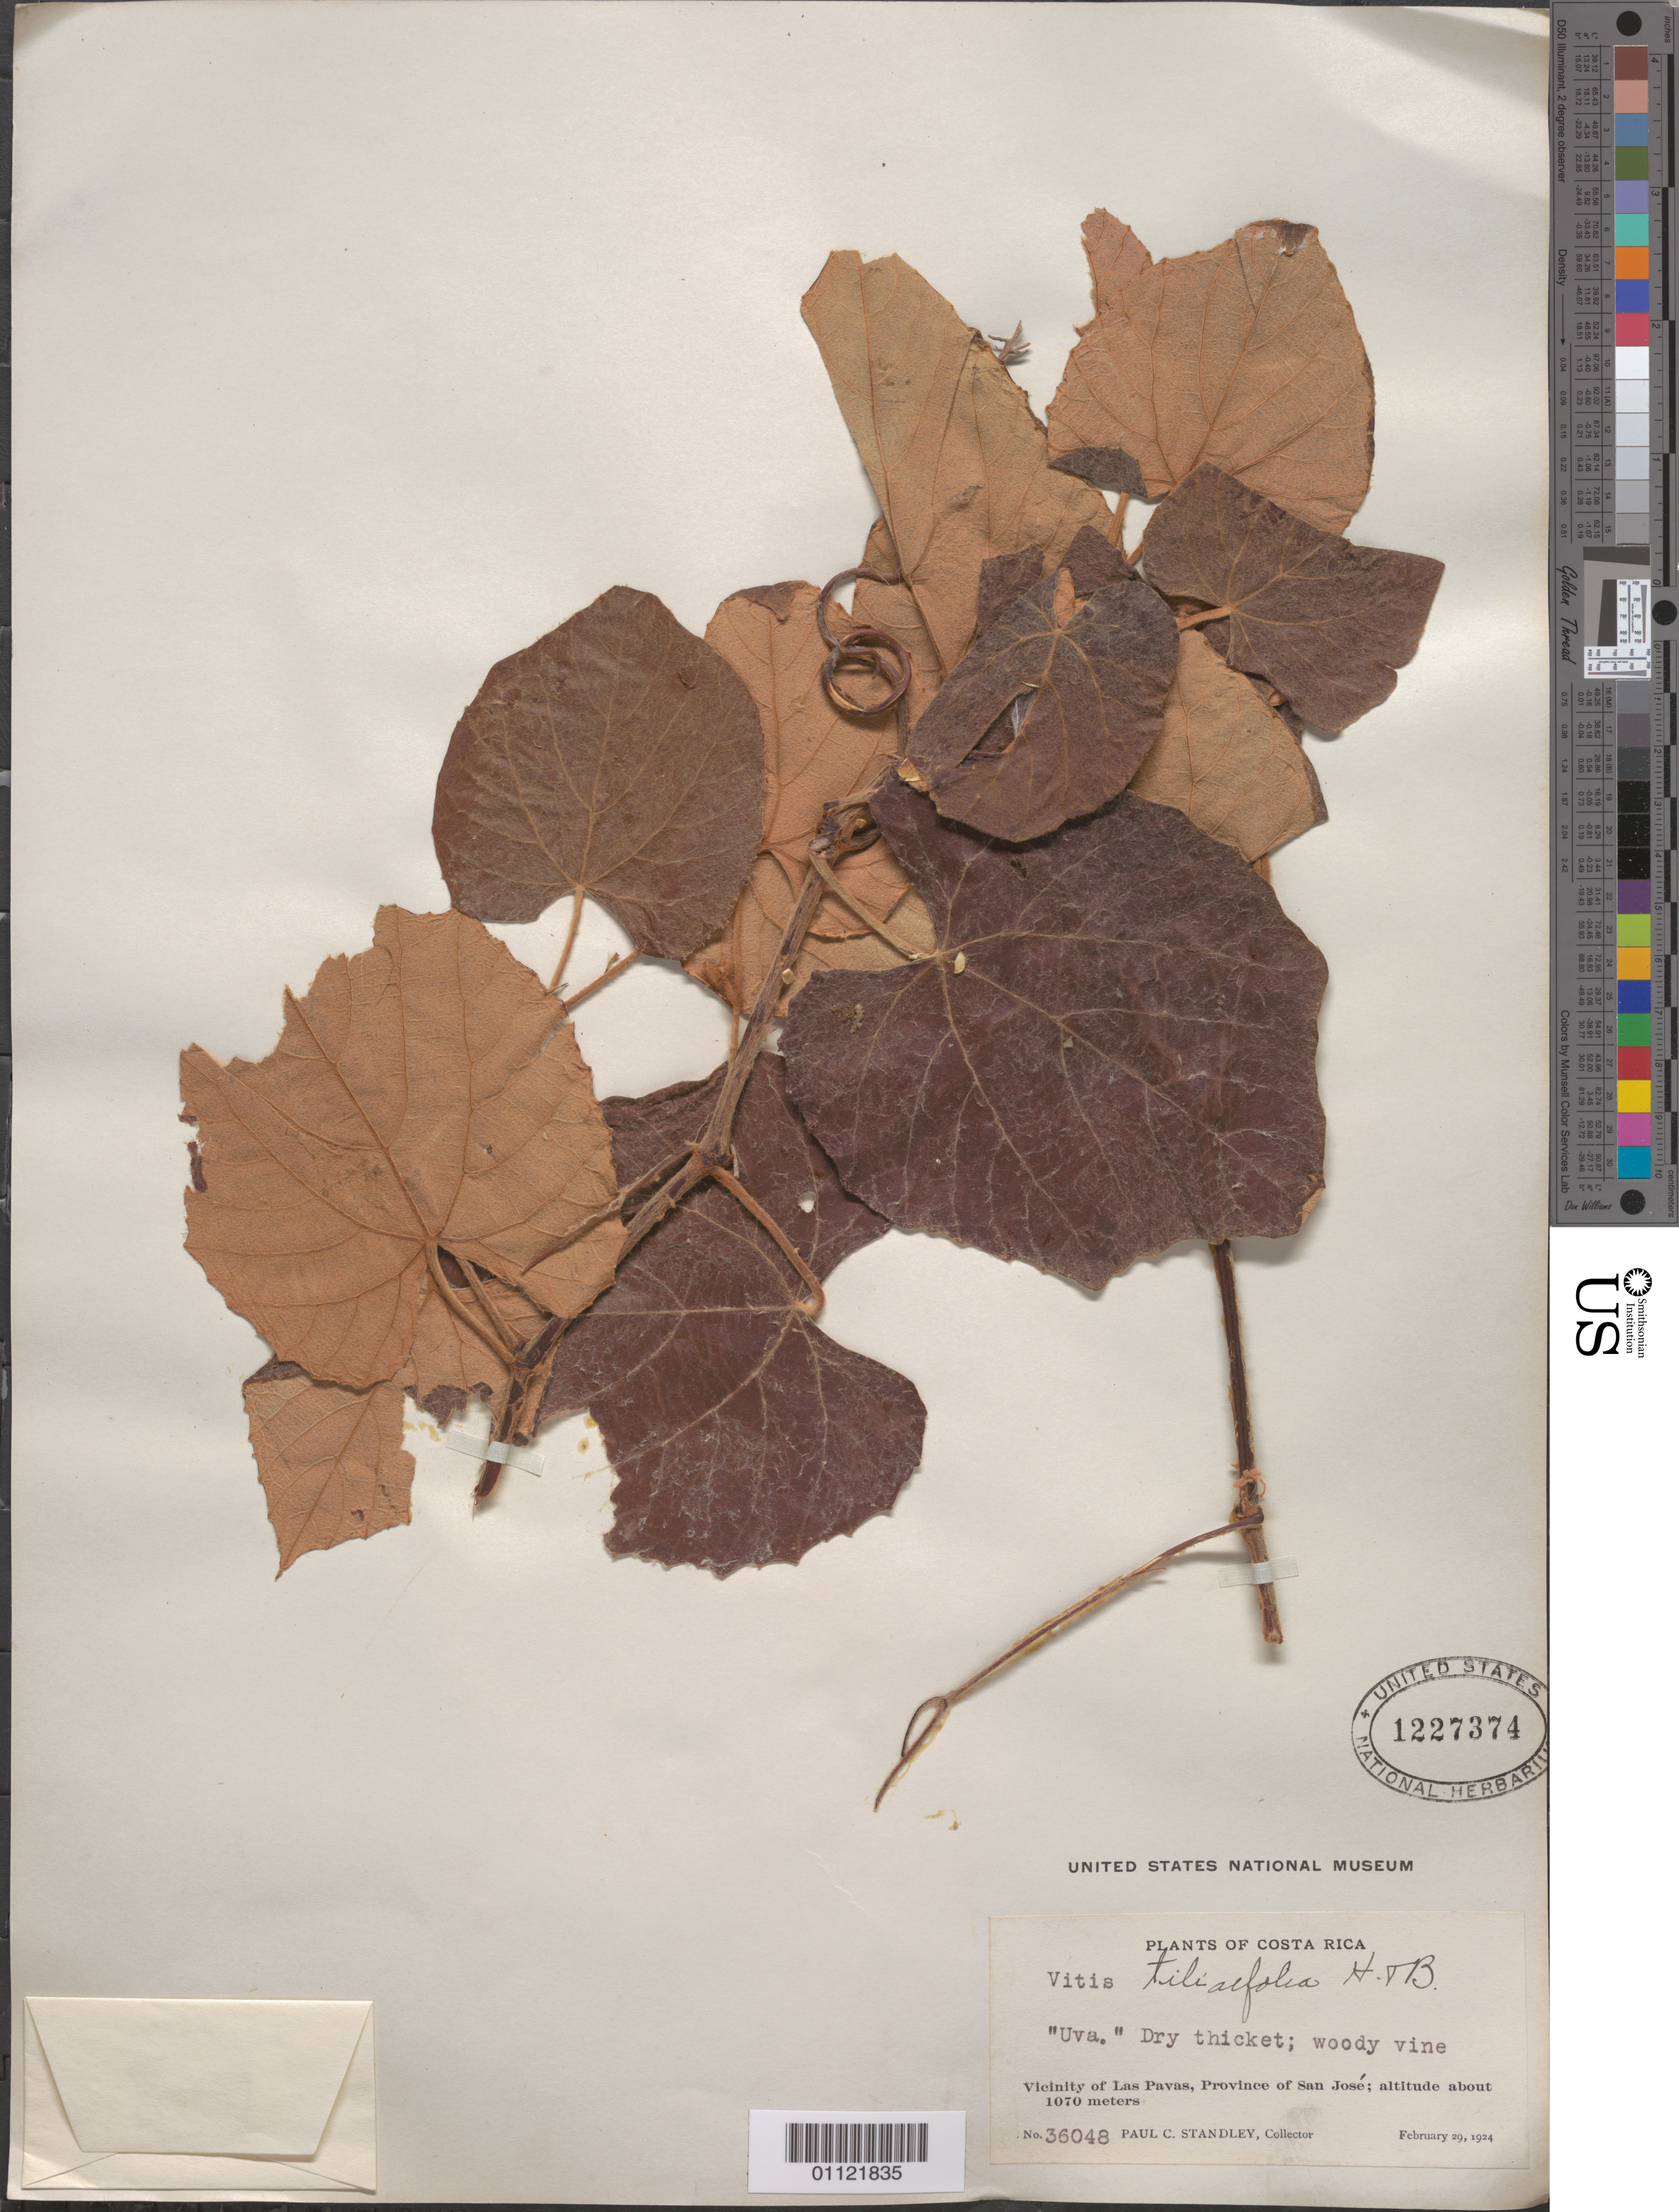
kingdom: Plantae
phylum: Tracheophyta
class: Magnoliopsida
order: Vitales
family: Vitaceae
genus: Vitis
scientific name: Vitis tiliifolia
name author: Humb. & Bonpl. ex Schult.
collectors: P. C. Standley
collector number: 36048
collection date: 1924-02-29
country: Costa Rica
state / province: San Jose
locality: Vicinity of Las Pavas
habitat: Dry thicket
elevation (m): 1070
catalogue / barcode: US 1227374